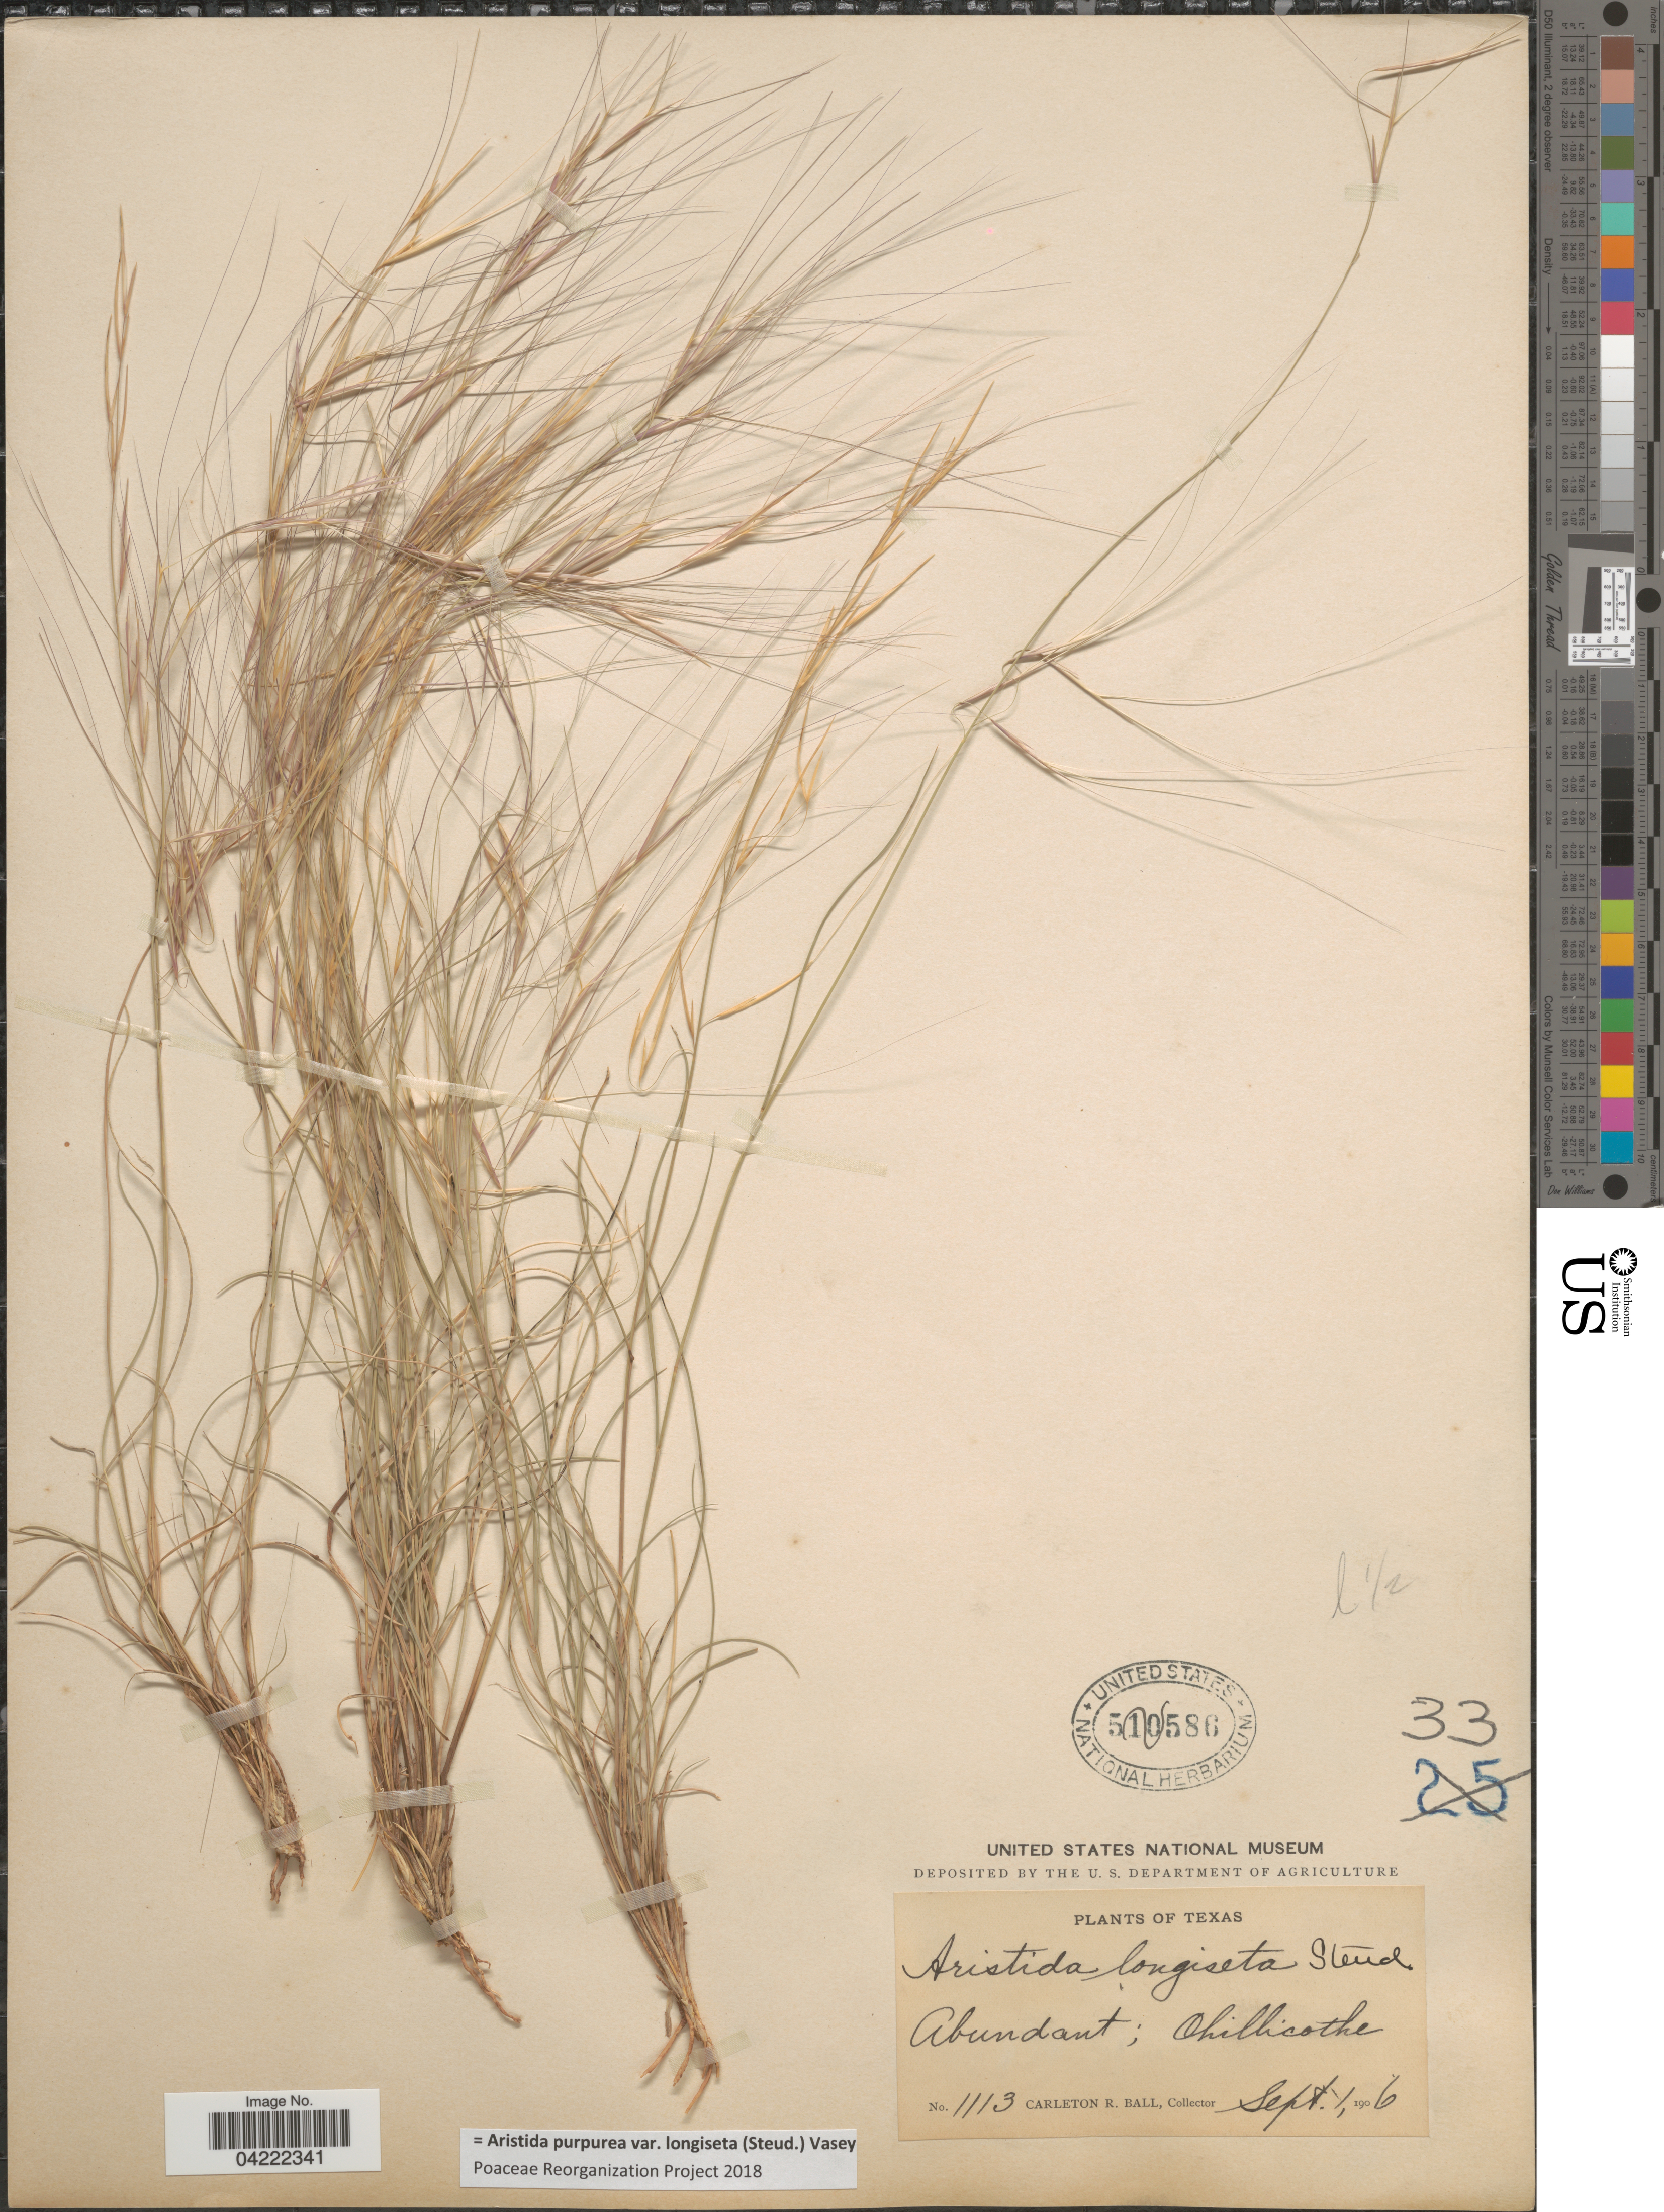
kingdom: Plantae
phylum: Tracheophyta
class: Liliopsida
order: Poales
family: Poaceae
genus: Aristida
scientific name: Aristida purpurea var. longiseta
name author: (Steud.) Vasey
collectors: C. R. Ball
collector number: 1113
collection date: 1906-09-01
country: United States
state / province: Texas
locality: Abundant; Chillicothe.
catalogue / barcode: US 510586